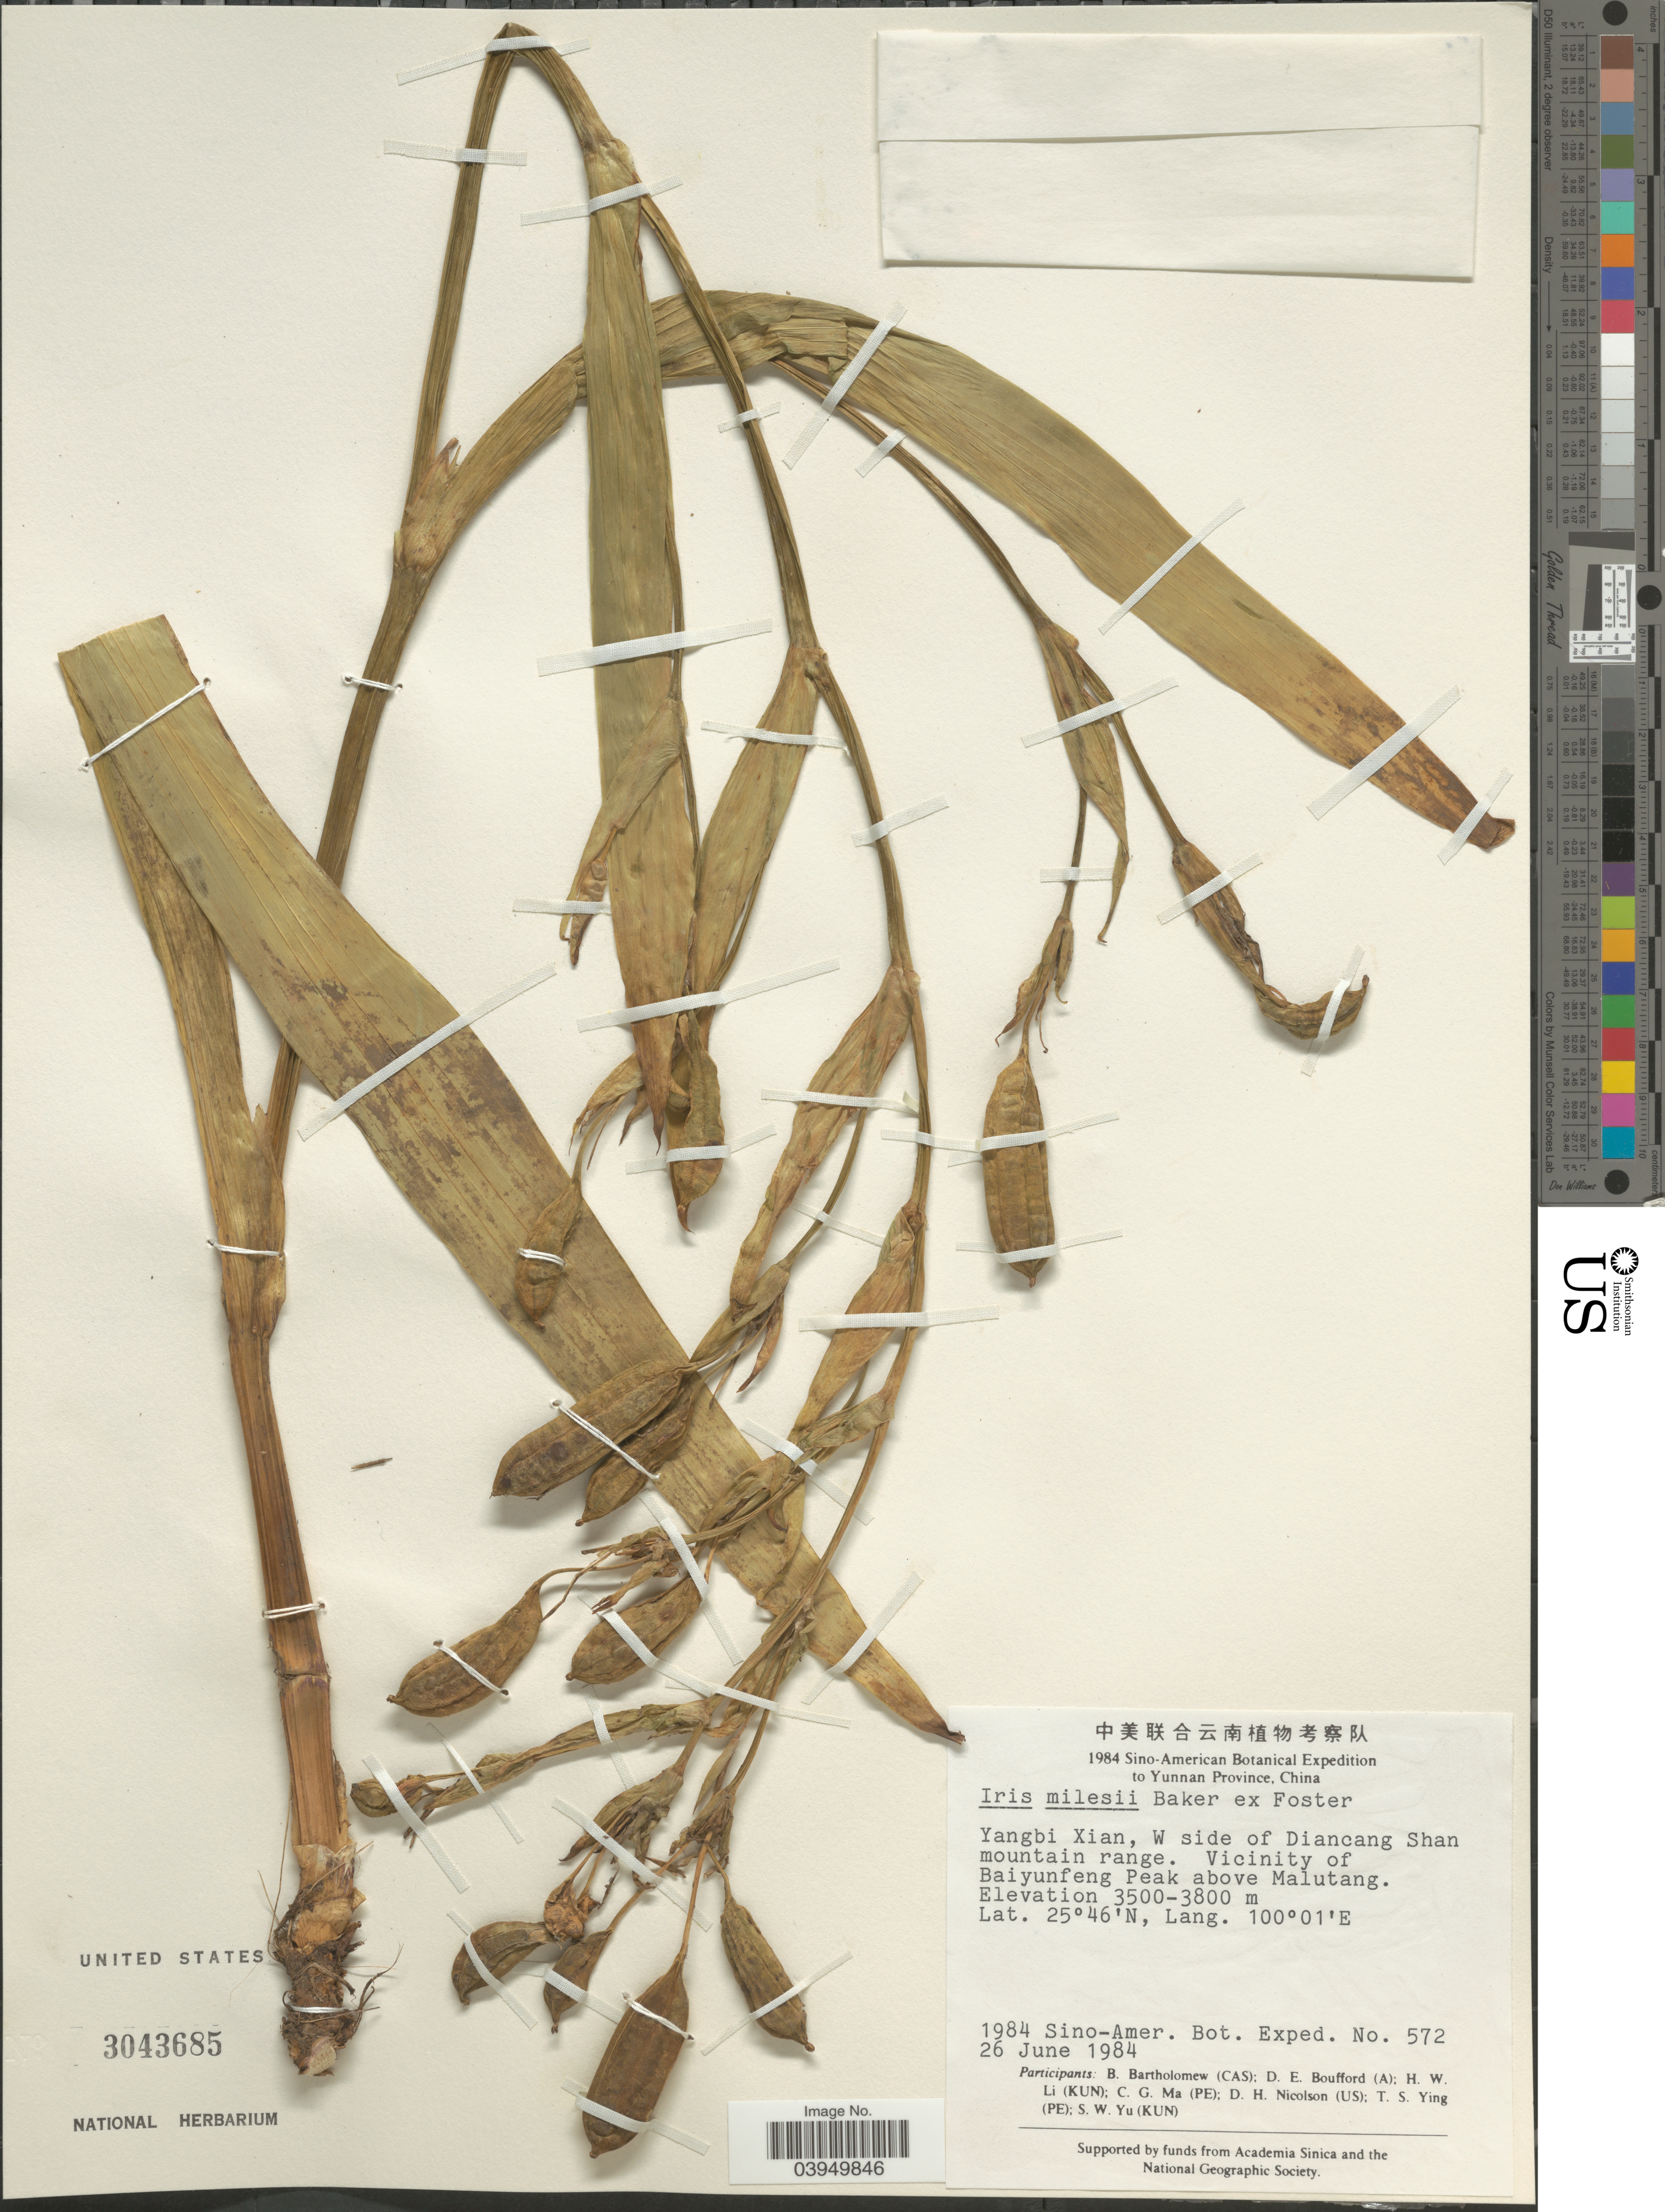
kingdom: Plantae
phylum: Tracheophyta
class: Liliopsida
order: Asparagales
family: Iridaceae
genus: Iris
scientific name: Iris milesii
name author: Baker ex Foster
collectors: Sino-Amer. Bot. Exped. 1984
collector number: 572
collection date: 1984-06-26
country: China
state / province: Yunnan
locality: Yangbi Xian, W side of Diancang Shan mountain range. Vicinity of Baiyunfeng Peak above Malutang.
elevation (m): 3500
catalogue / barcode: US 3043685